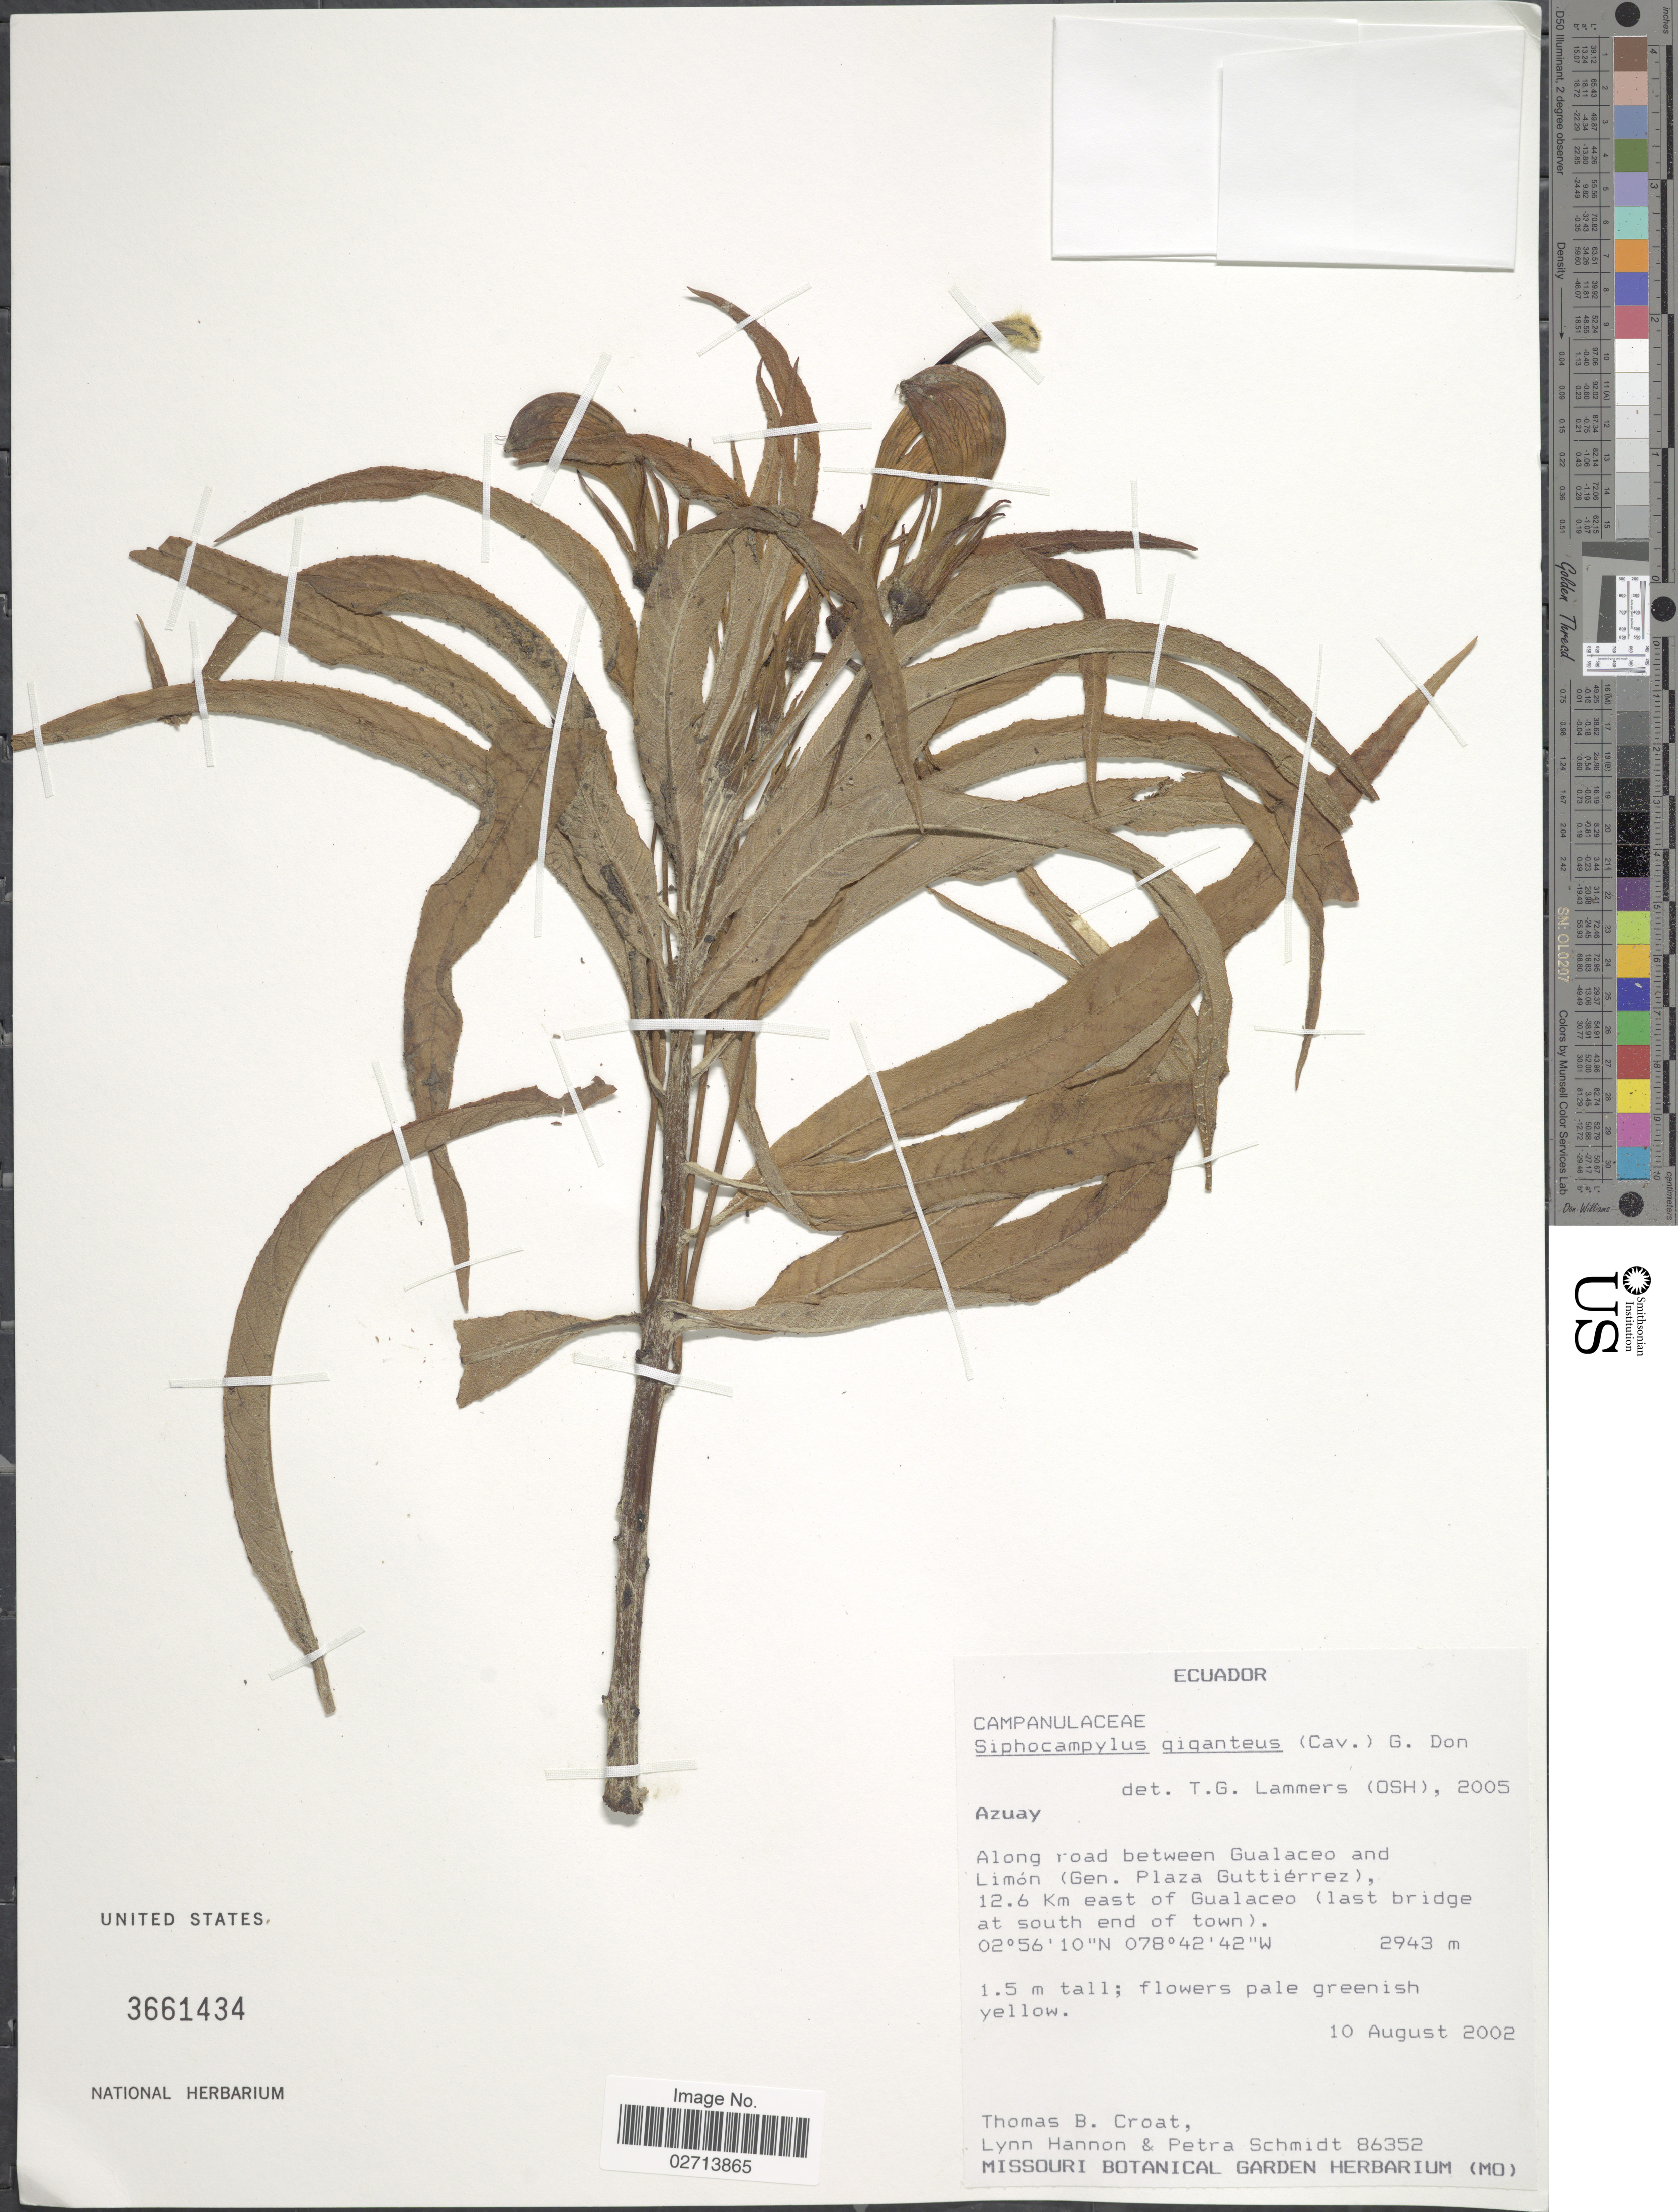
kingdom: Plantae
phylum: Tracheophyta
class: Magnoliopsida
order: Asterales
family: Campanulaceae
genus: Siphocampylus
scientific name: Siphocampylus giganteus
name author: (Cav.) G. Don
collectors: T. B. Croat, L. Hannon & P. Schmidt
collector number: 86352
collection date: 2002-08-10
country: Ecuador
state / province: Azuay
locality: Along road between Gualaceo and Limón (Gen. Plaza Guttiérrez), 12.6 Km east of Gualaceo (last bridge at south end of town)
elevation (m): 2943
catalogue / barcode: US 3661434